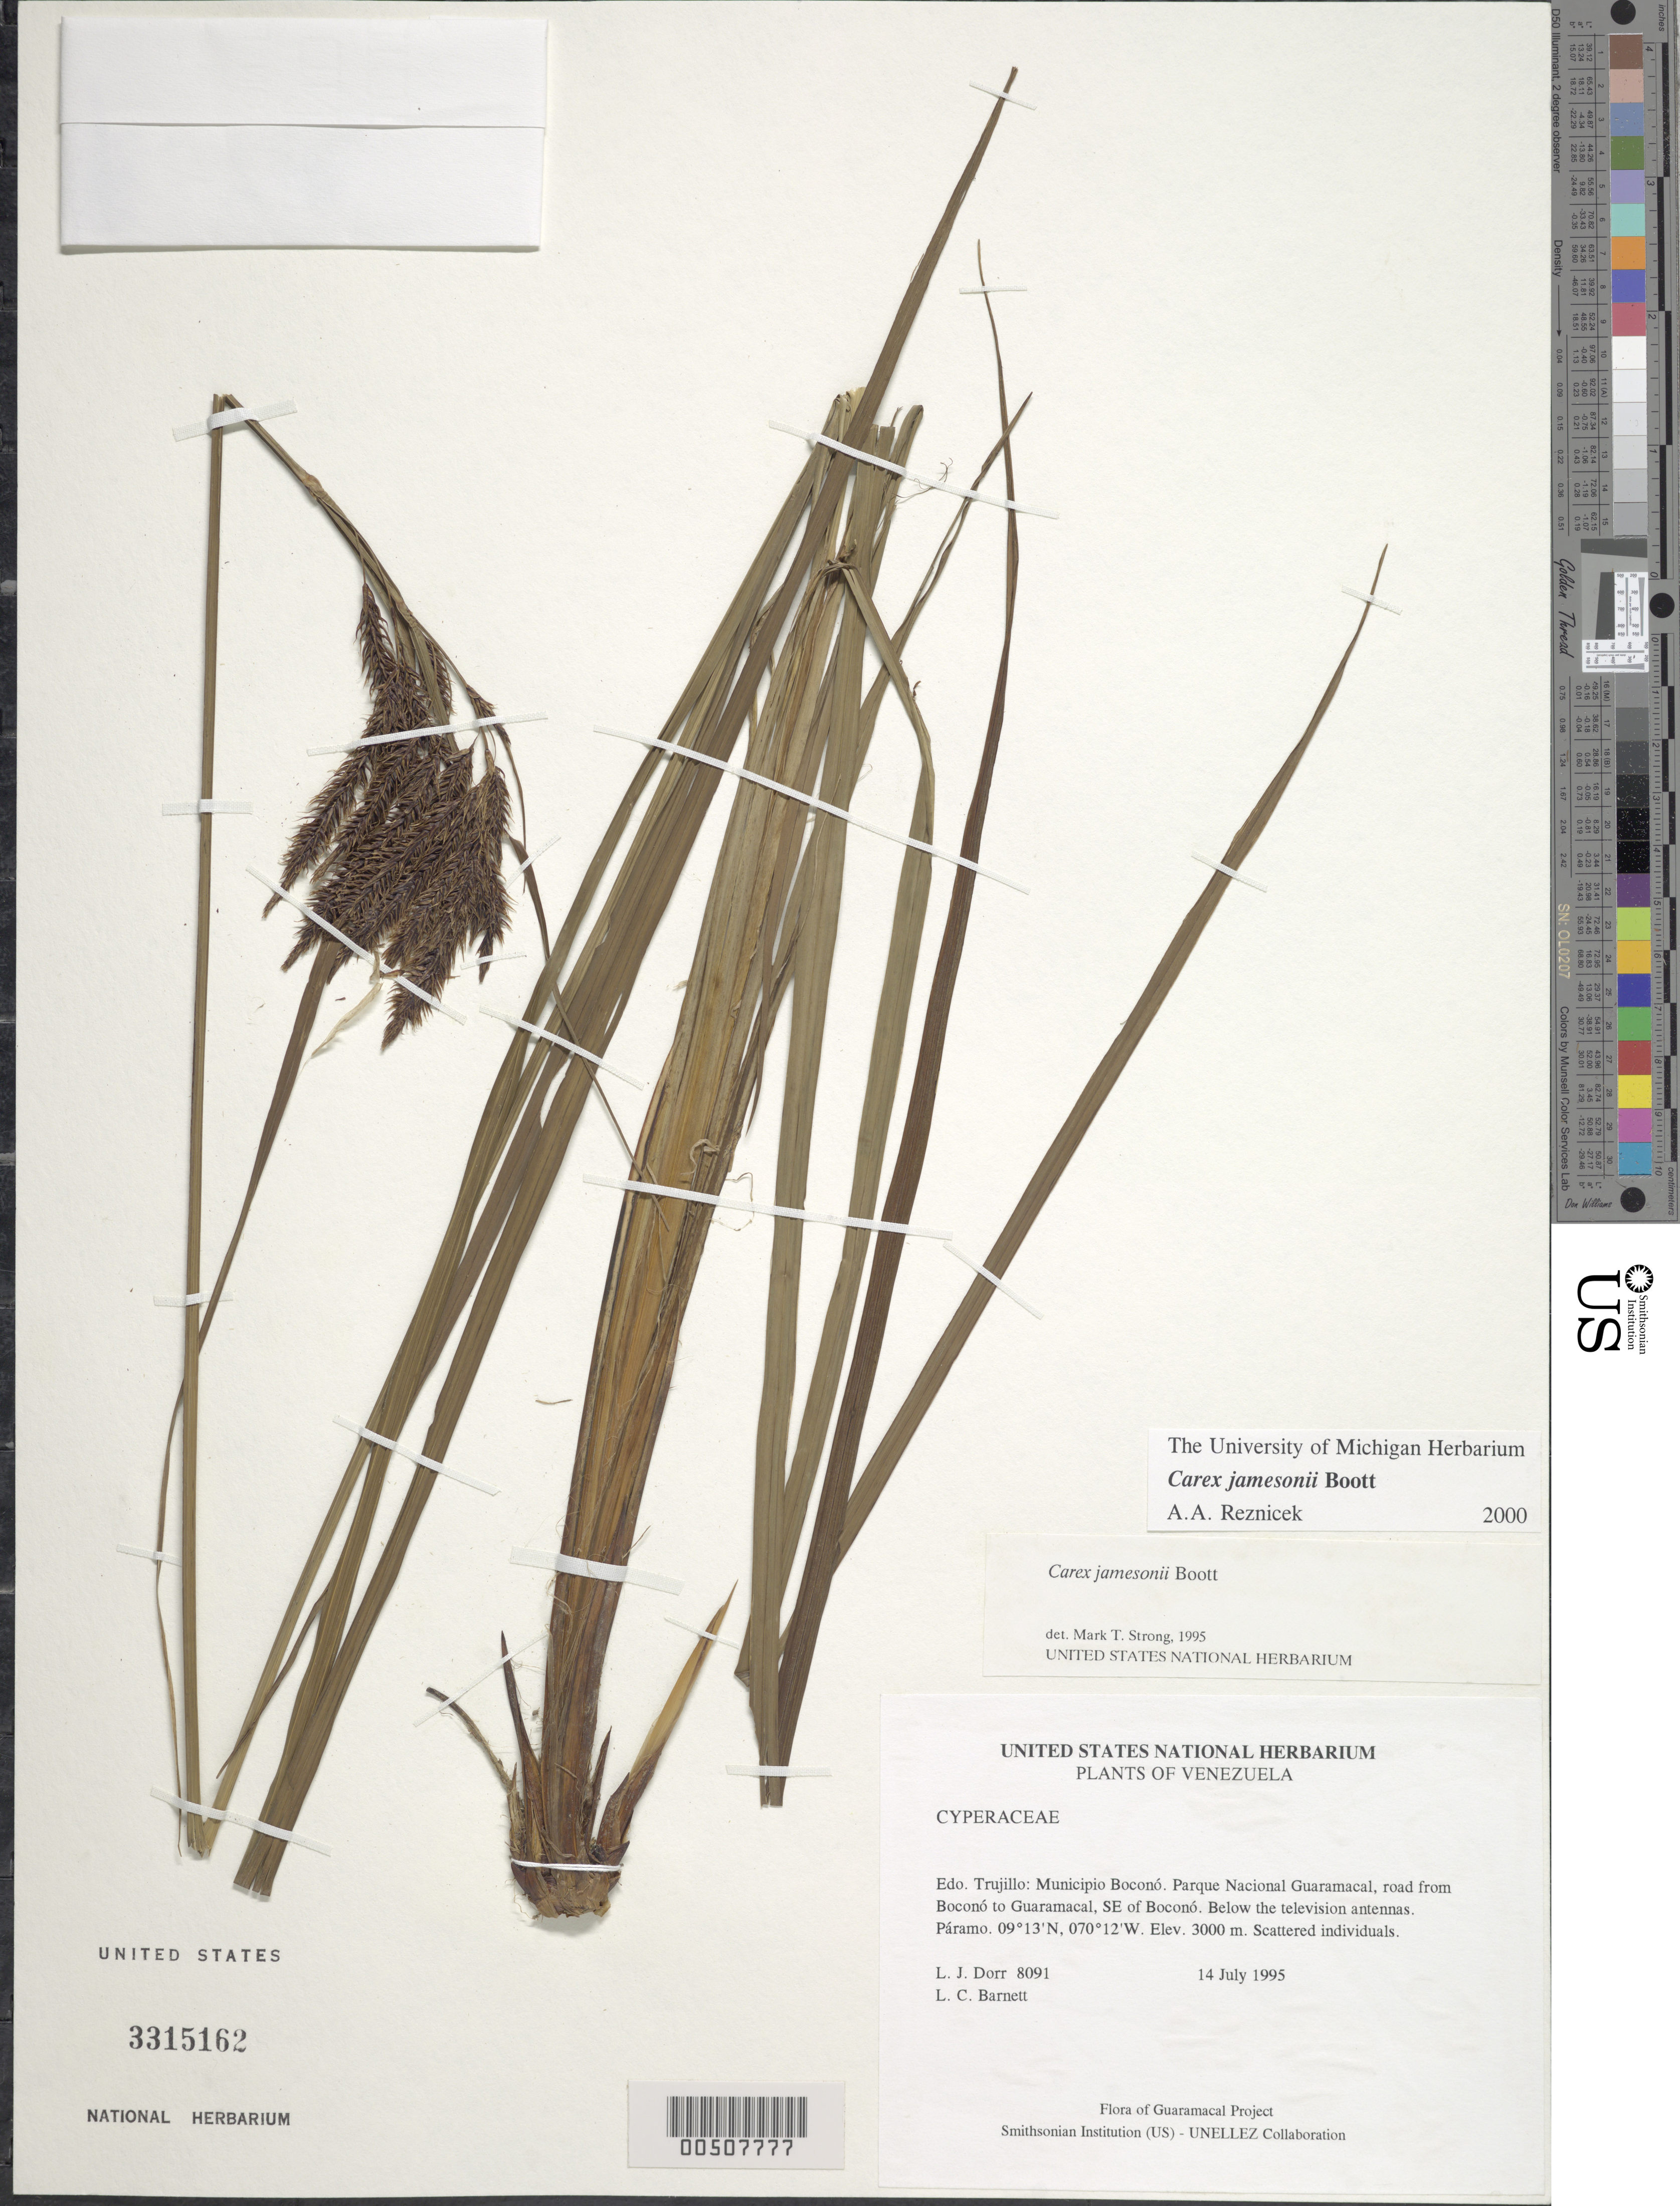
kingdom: Plantae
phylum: Tracheophyta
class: Liliopsida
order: Poales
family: Cyperaceae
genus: Carex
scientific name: Carex jamesonii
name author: Boott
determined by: Strong, M. T., (US), Smithsonian Institution - National Museum of Natural History (UNITED STATES)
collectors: L. J. Dorr & L. C. Barnett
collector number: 8091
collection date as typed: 14 Jul 1995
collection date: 1995-07-14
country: Venezuela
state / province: Trujillo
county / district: Boconó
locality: Parque Nacional Guaramacal, road from Boconó to Guaramacal, SE of Boconó. Below the television antennas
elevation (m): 3000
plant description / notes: PORT, US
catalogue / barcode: US 3315162